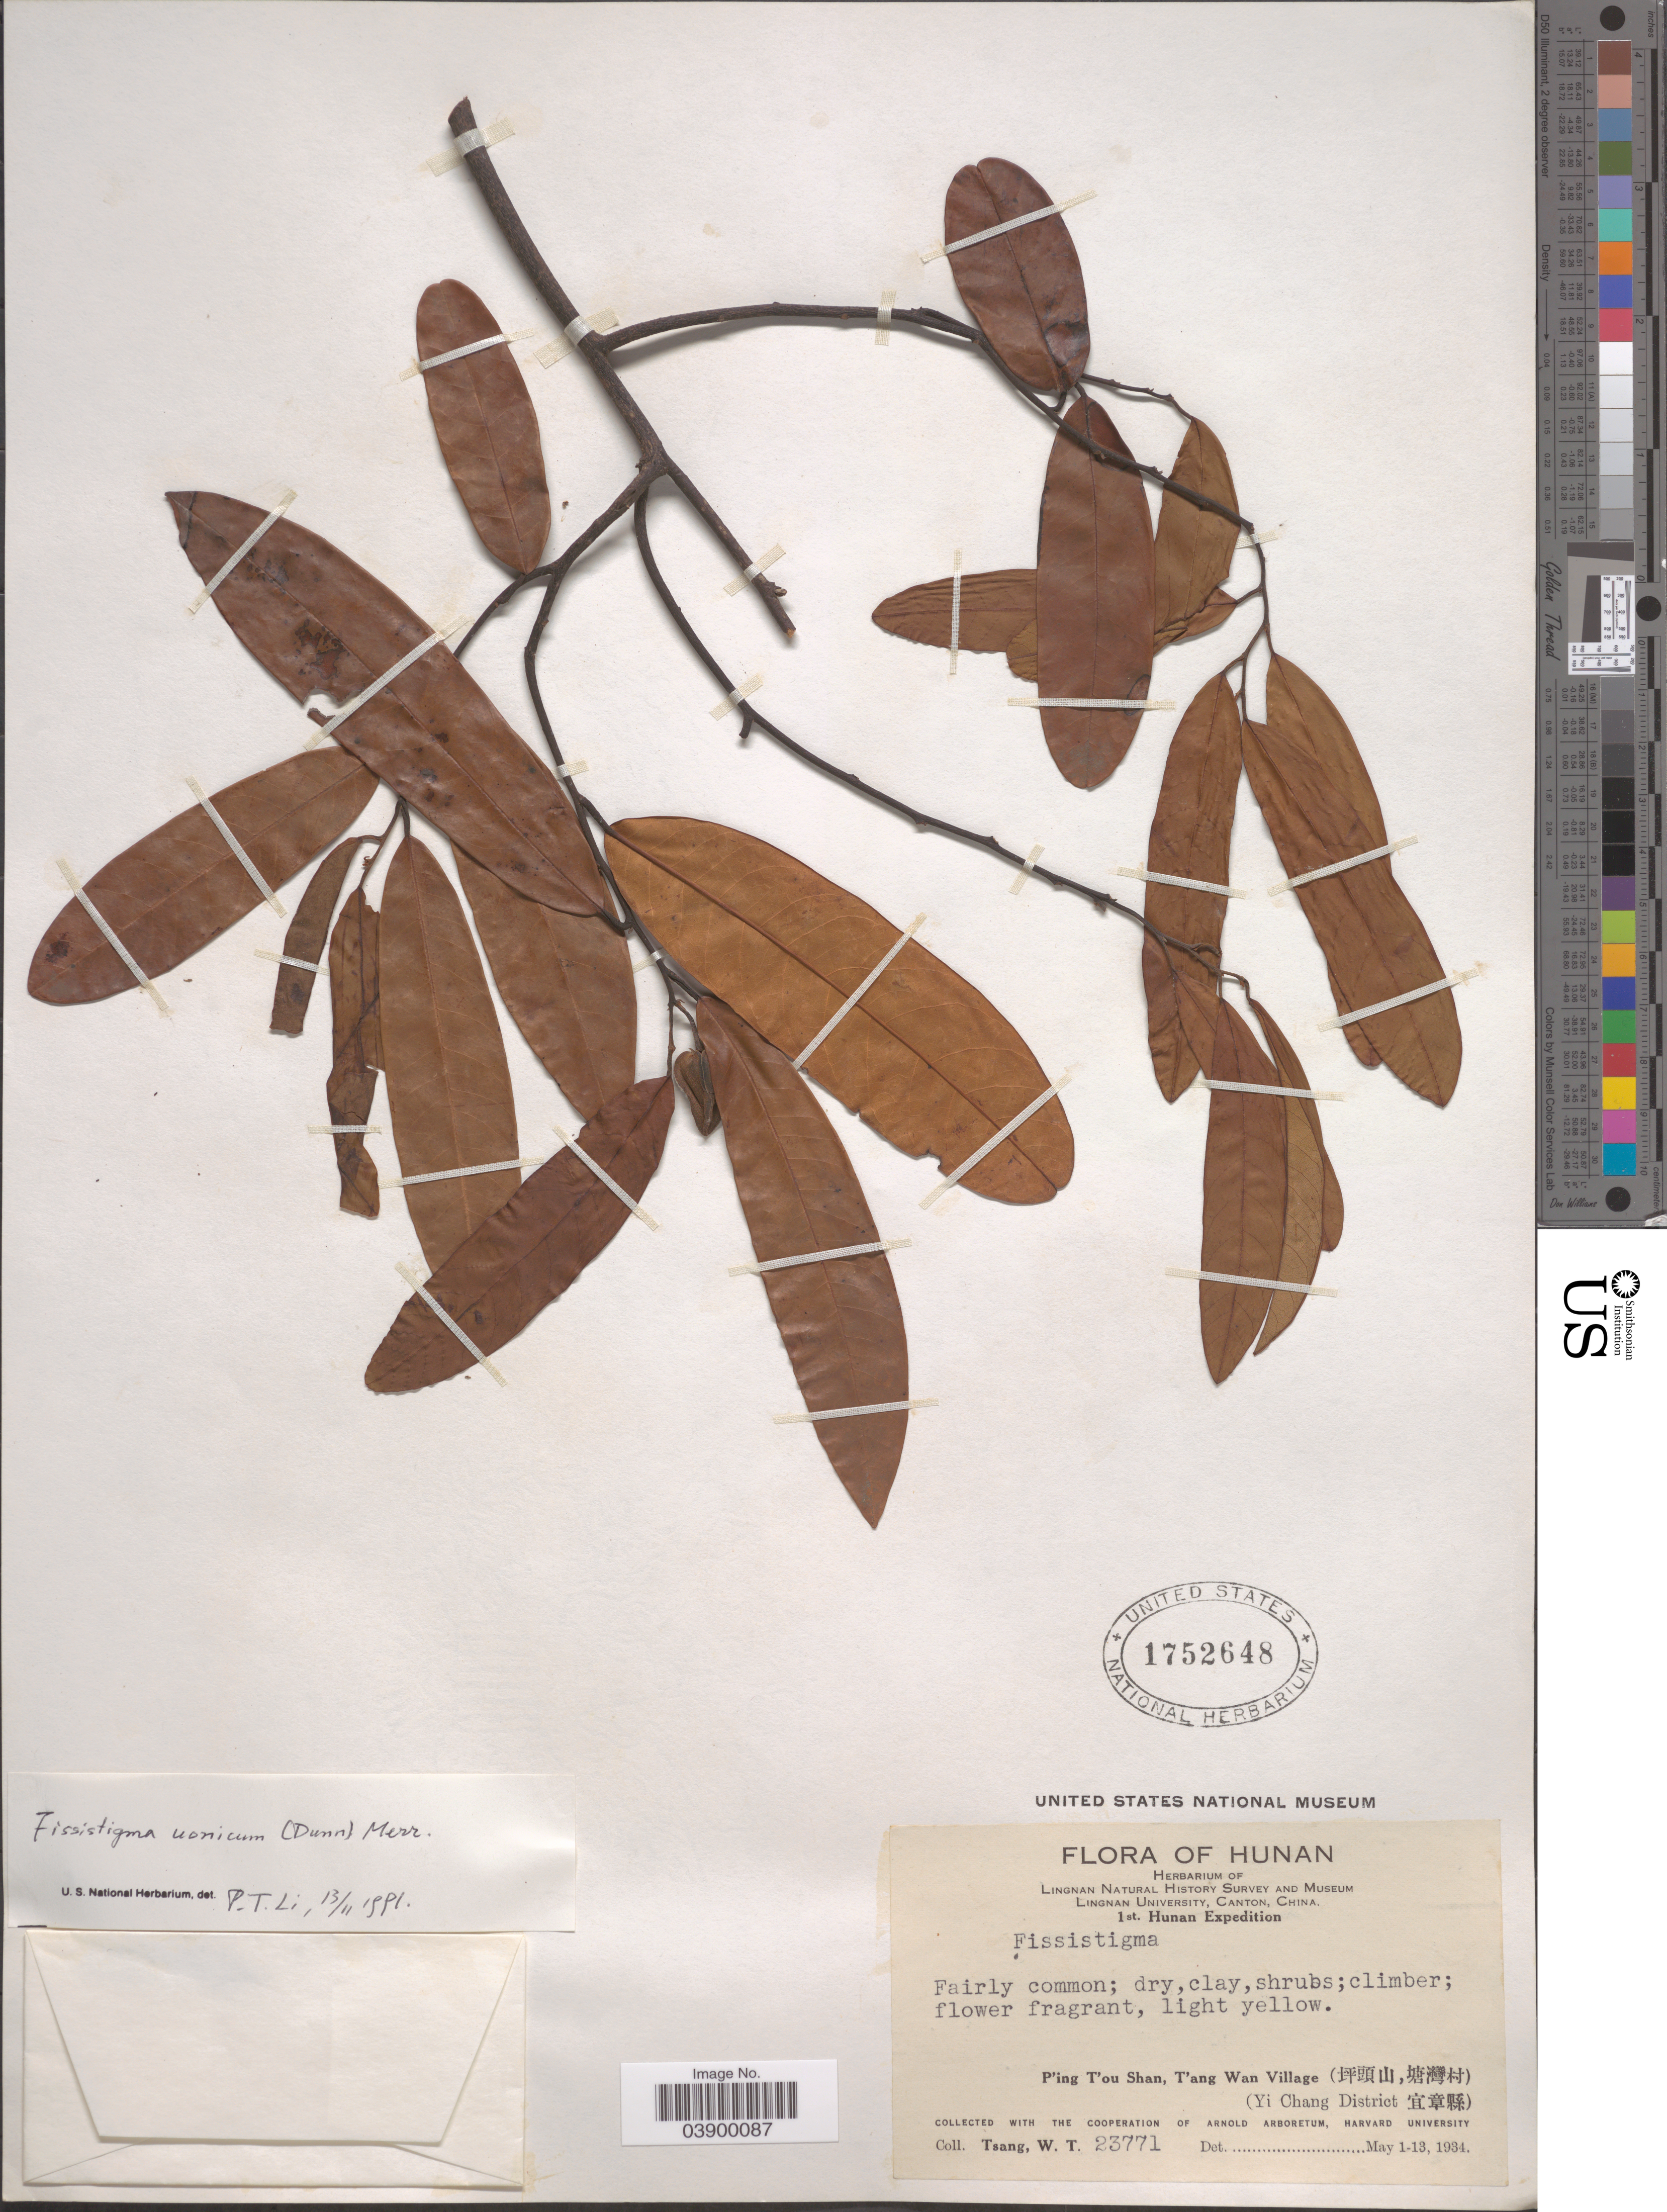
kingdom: Plantae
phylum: Tracheophyta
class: Magnoliopsida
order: Magnoliales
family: Annonaceae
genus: Fissistigma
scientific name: Fissistigma sp.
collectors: W. T. Tsang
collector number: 23771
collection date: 1934-05-01/1934-05-13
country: China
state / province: Hunan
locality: P'ing T'ou Shan, T'ang Wan Village (X) (Yi Chang District X).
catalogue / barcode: US 1752648